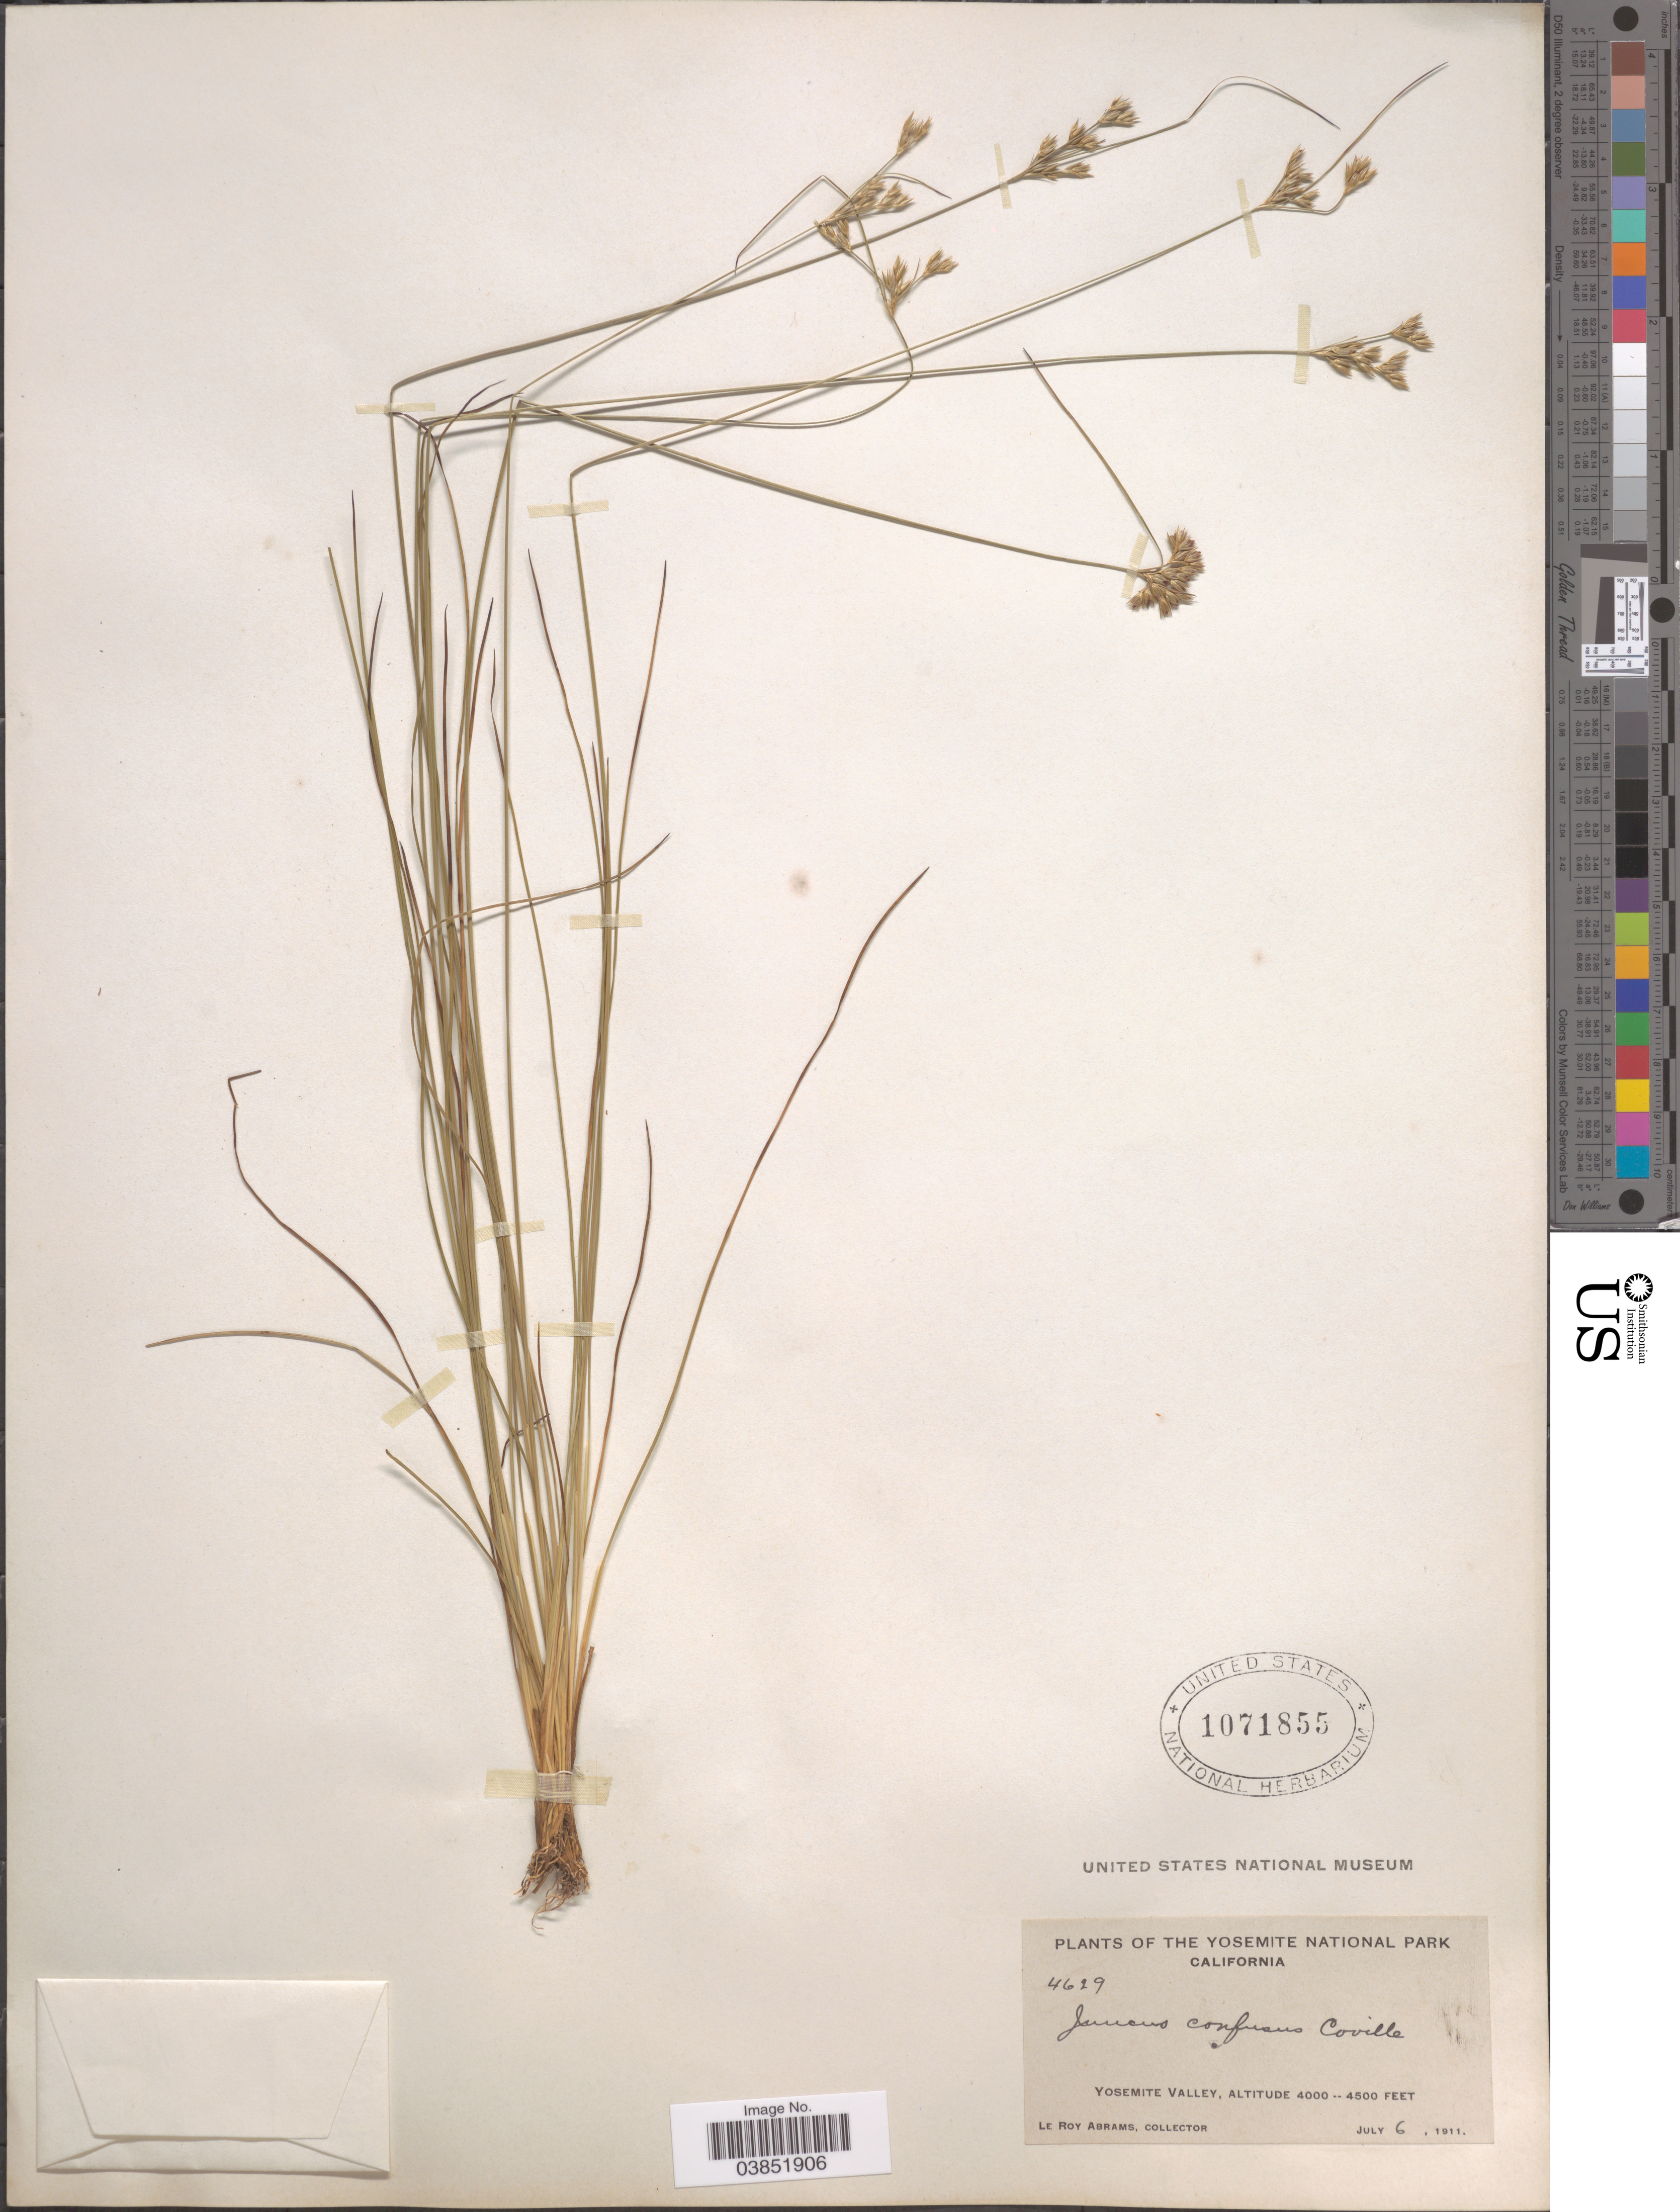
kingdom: Plantae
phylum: Tracheophyta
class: Liliopsida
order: Poales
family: Juncaceae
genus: Juncus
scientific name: Juncus confusus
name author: Coville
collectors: L. Abrams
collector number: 4629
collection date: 1911-07-06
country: United States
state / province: California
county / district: Mariposa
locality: Yosemite National Park. Yosemite Valley.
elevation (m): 1219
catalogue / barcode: US 1071855